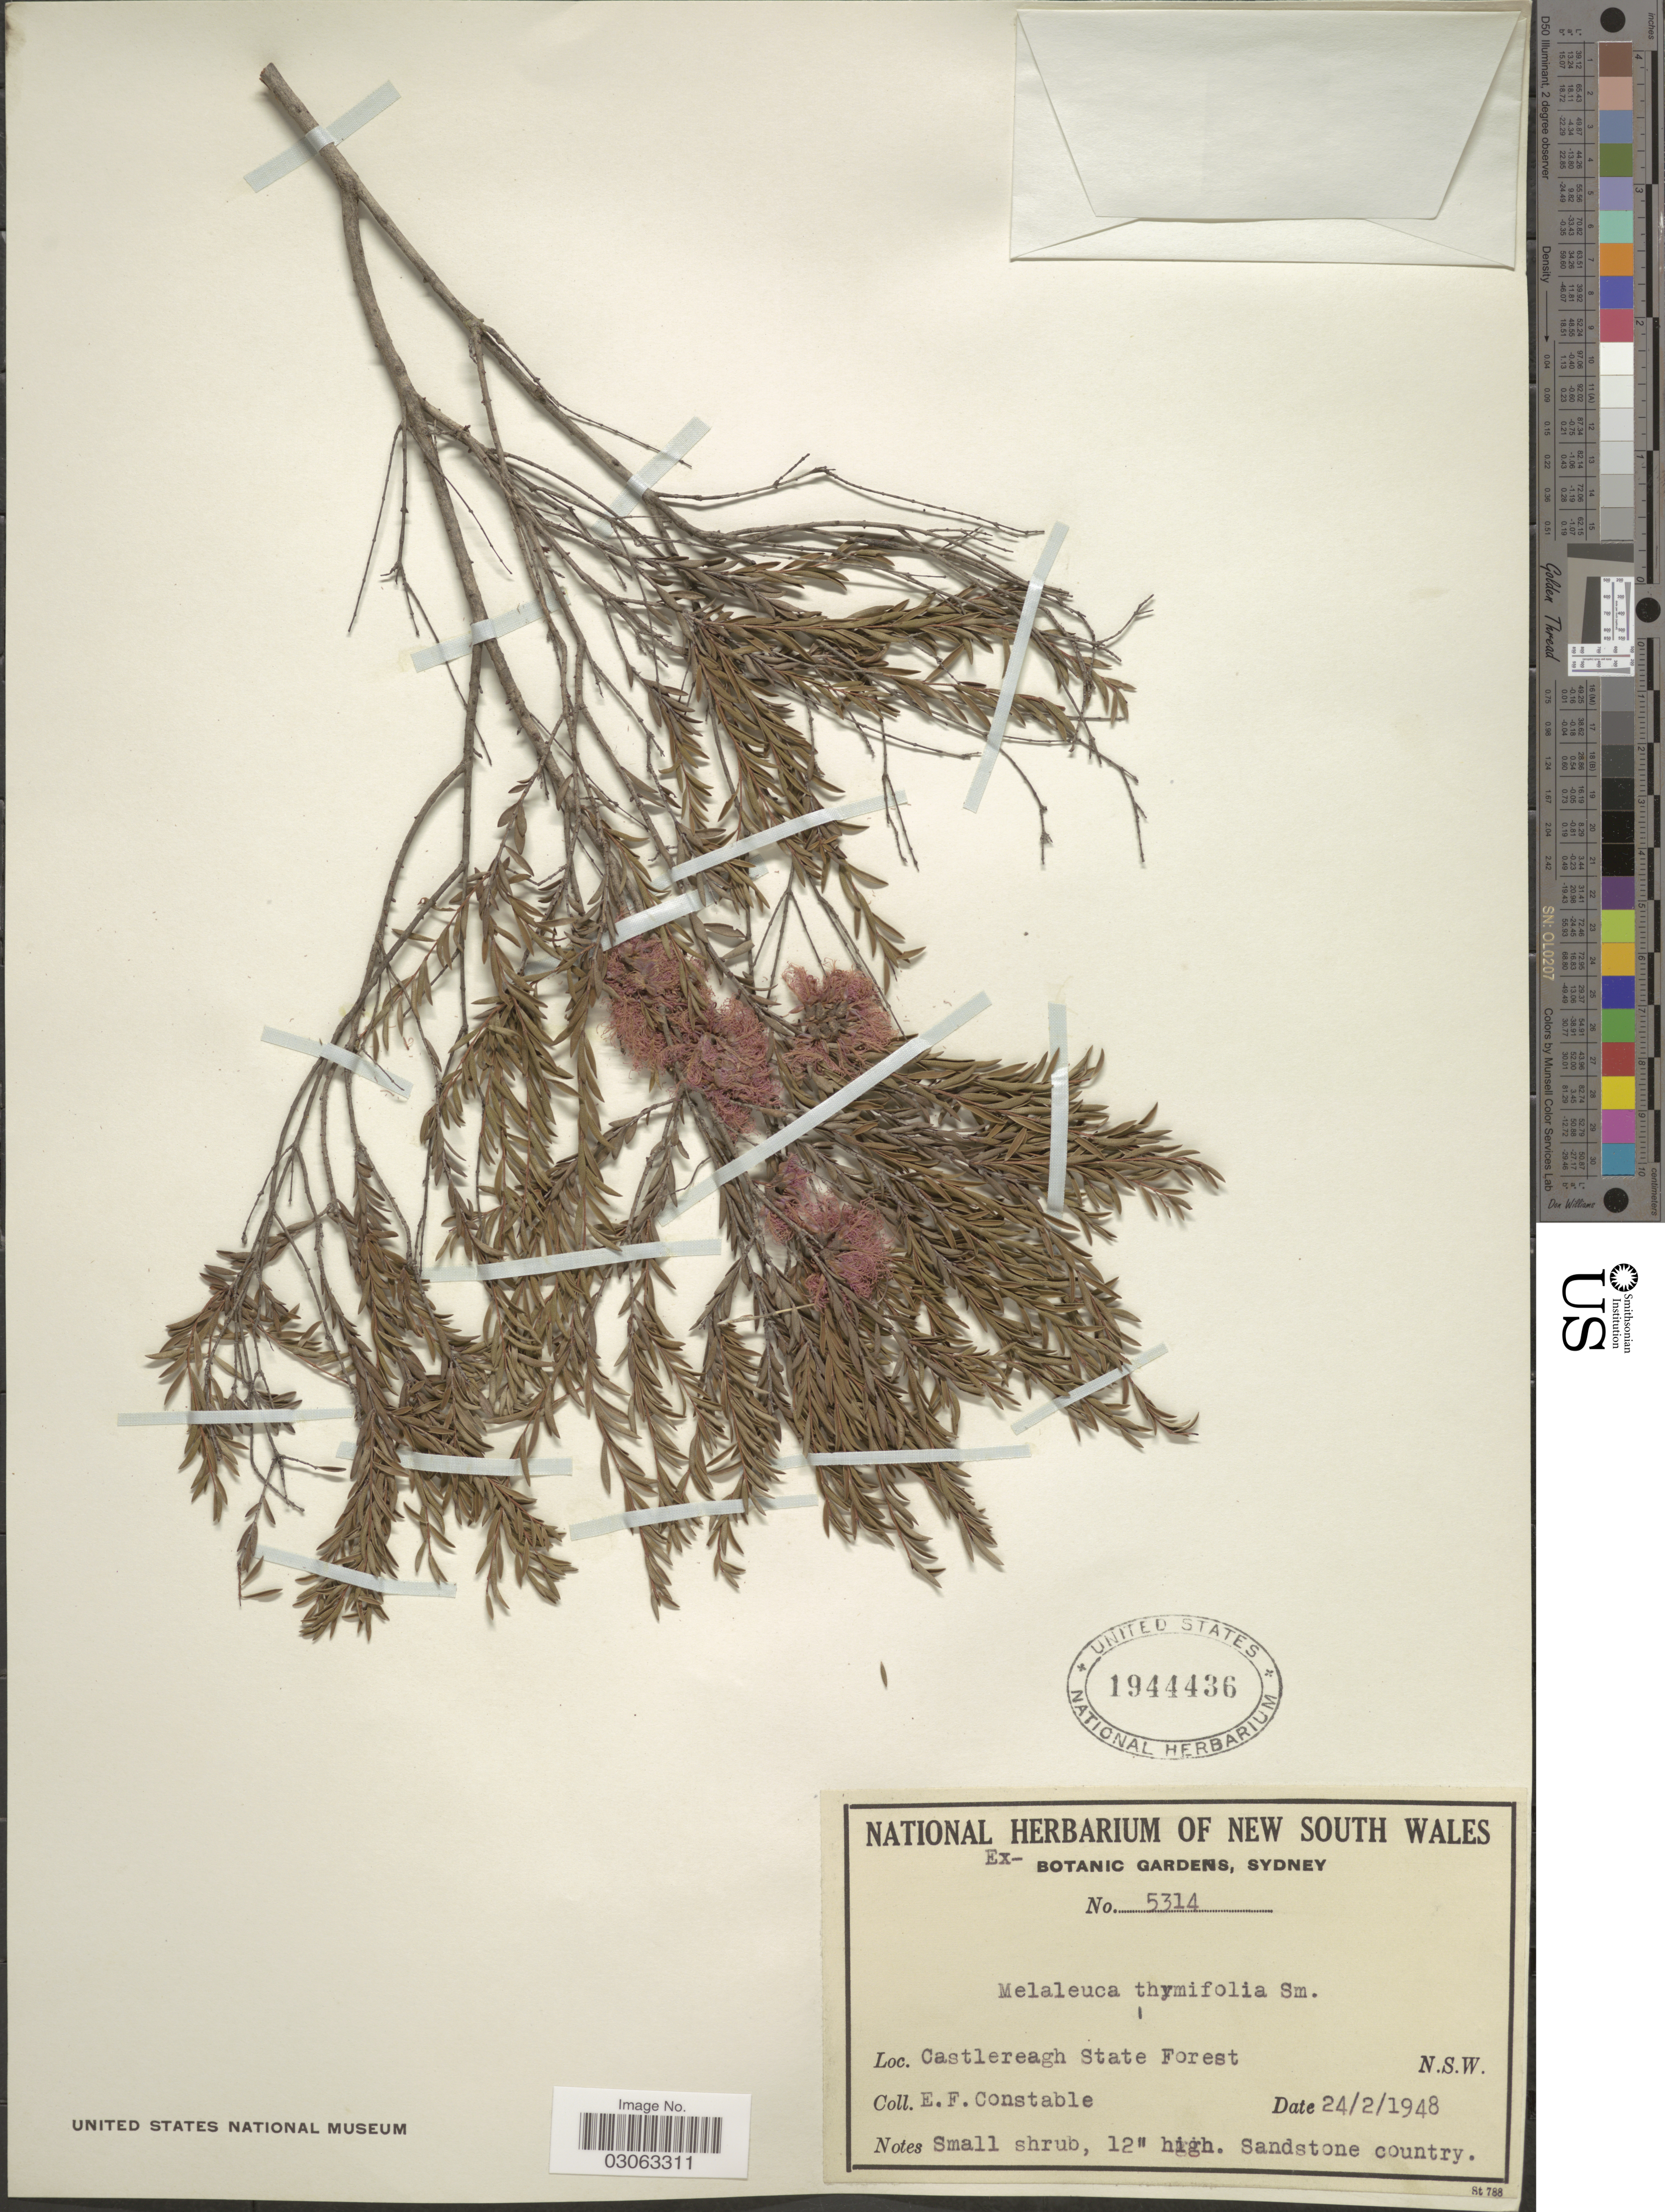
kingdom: Plantae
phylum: Tracheophyta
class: Magnoliopsida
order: Myrtales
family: Myrtaceae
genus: Melaleuca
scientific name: Melaleuca thymifolia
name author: L.S. Sm.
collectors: E. F. Constable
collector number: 5314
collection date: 1948-02-24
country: Australia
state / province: New South Wales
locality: Castlereagh State Forest. N.S.W.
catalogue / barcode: US 1944436